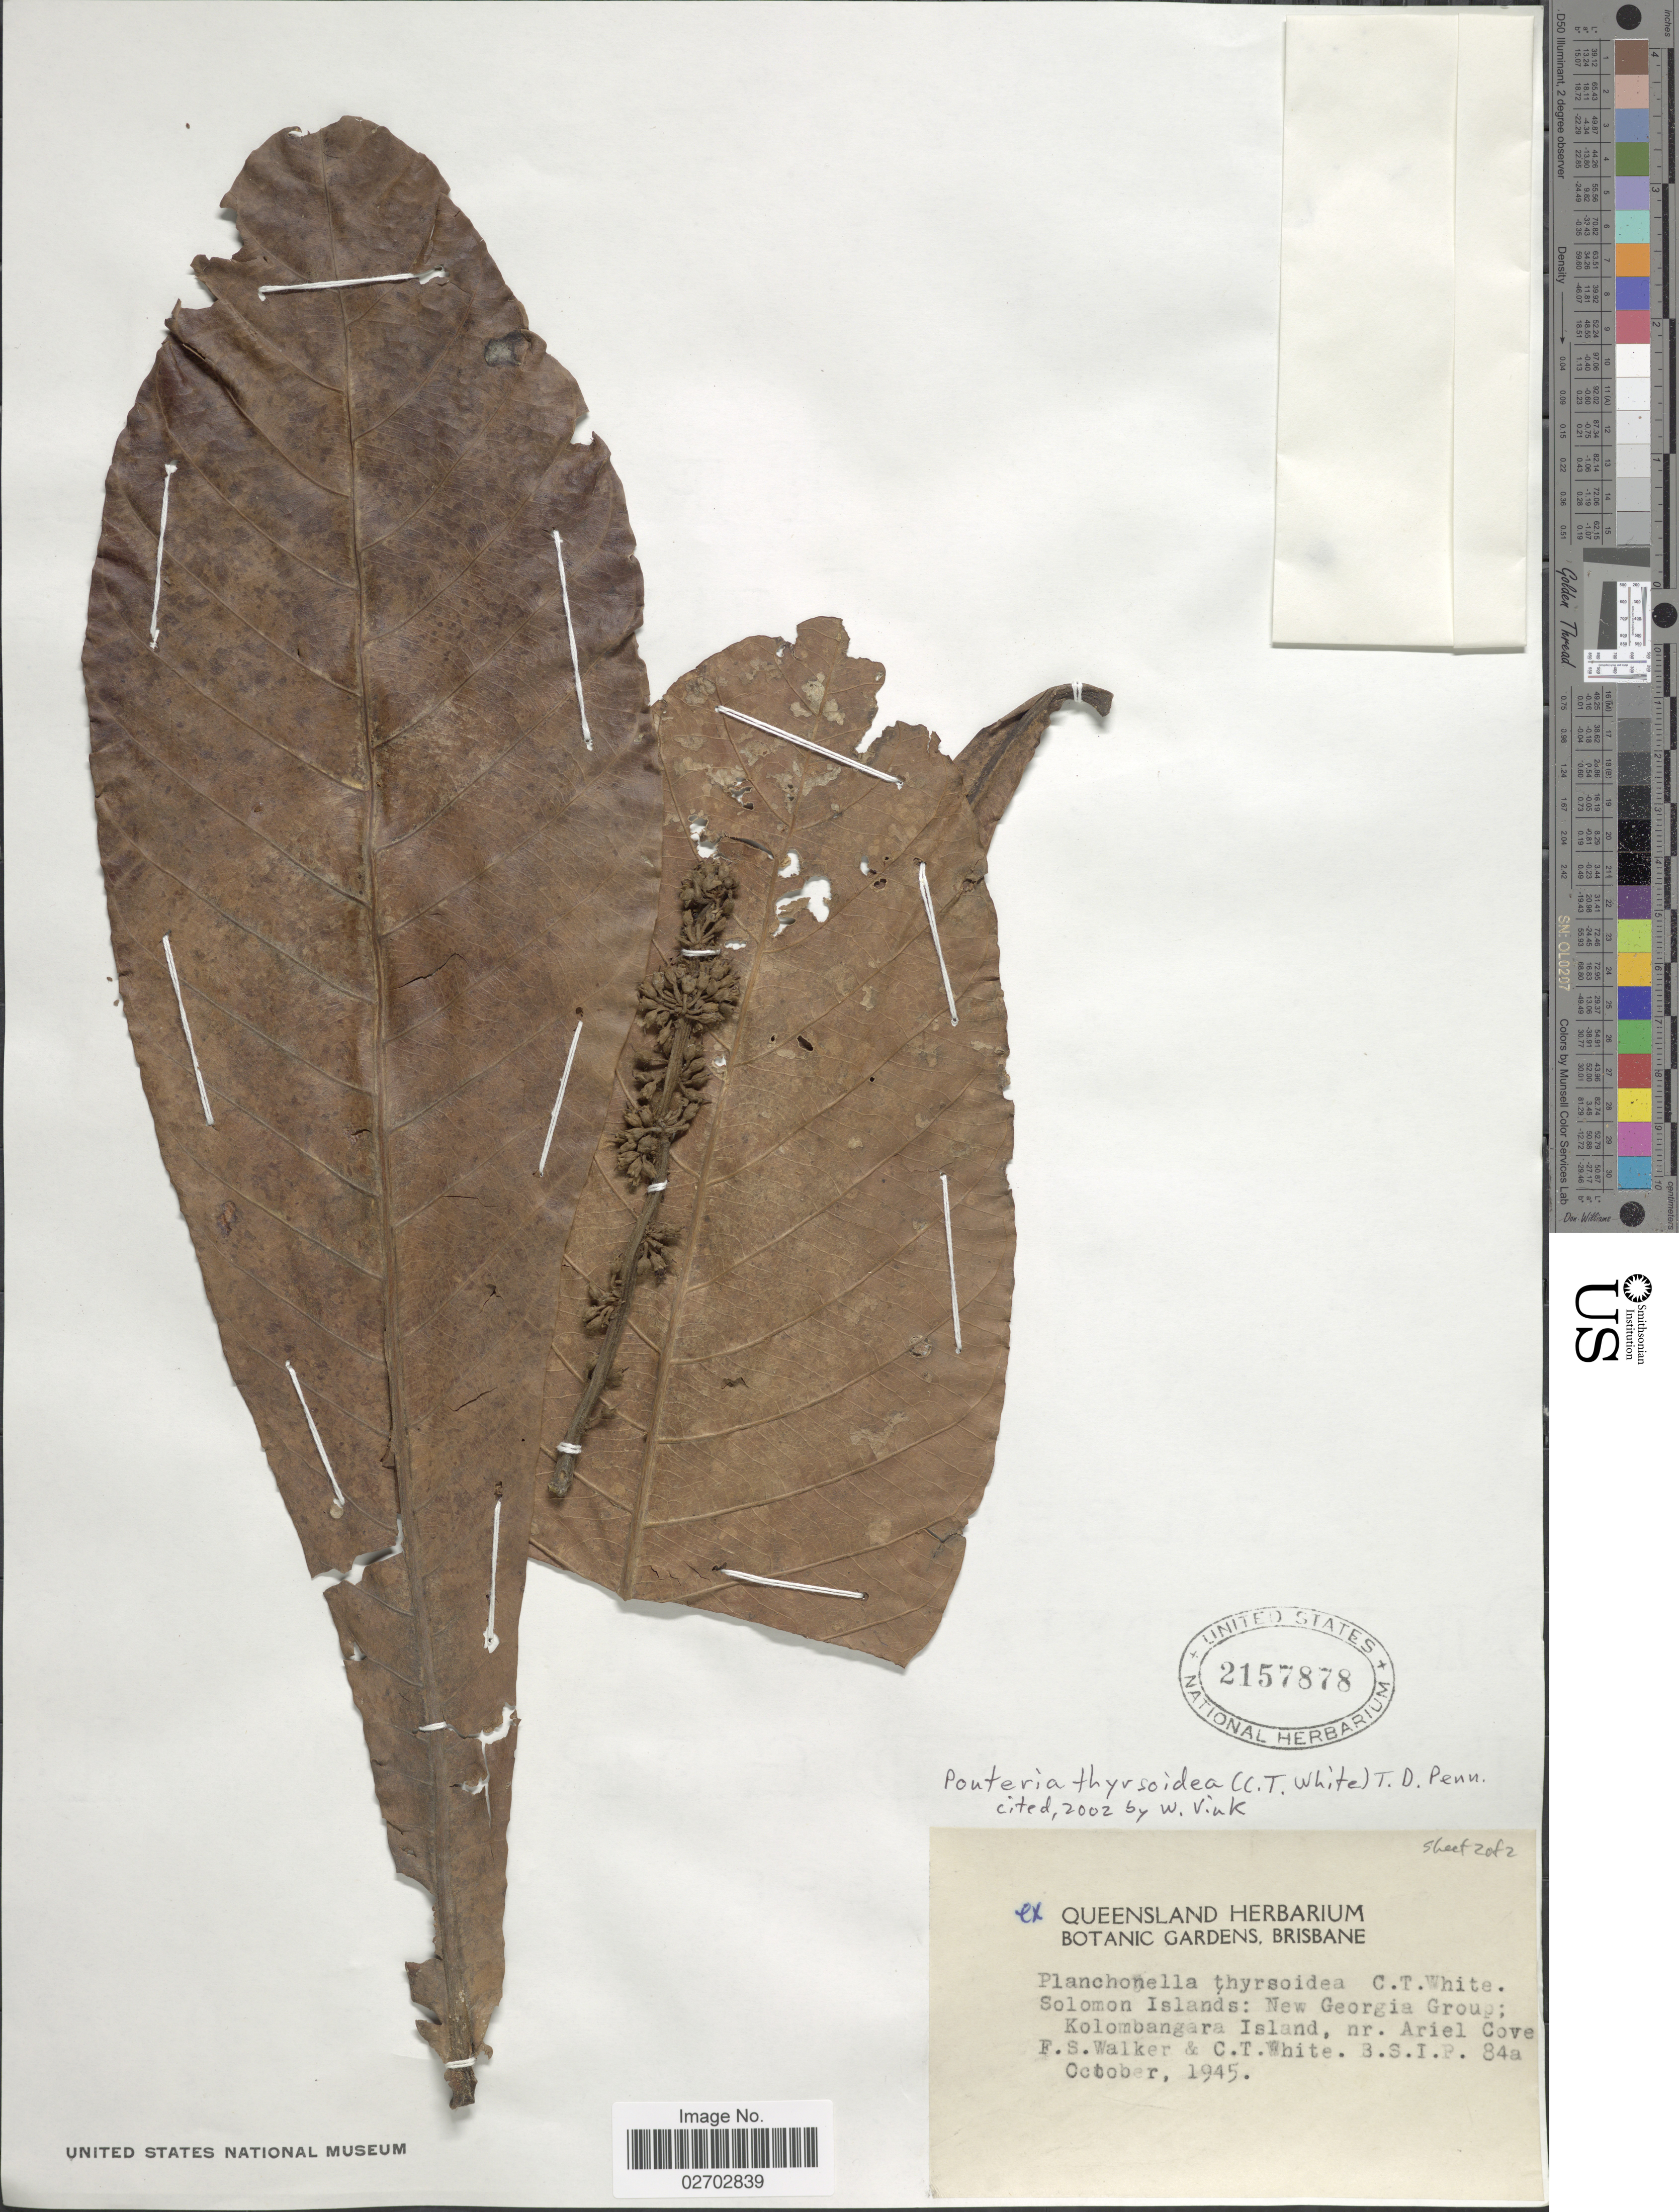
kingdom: Plantae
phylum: Tracheophyta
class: Magnoliopsida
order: Ericales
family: Sapotaceae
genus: Pouteria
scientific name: Pouteria thyrsoidea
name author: (C.T. White) T.D. Penn.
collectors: F. Walker & C. T. White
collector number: B.S.I.P. 84a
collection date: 1945-10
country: Solomon Islands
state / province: Solomon Islands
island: Kolombangara [Nduke]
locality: New Georgia Group; Kolombangara Island, nr. Ariel Cove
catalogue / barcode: US 2157878